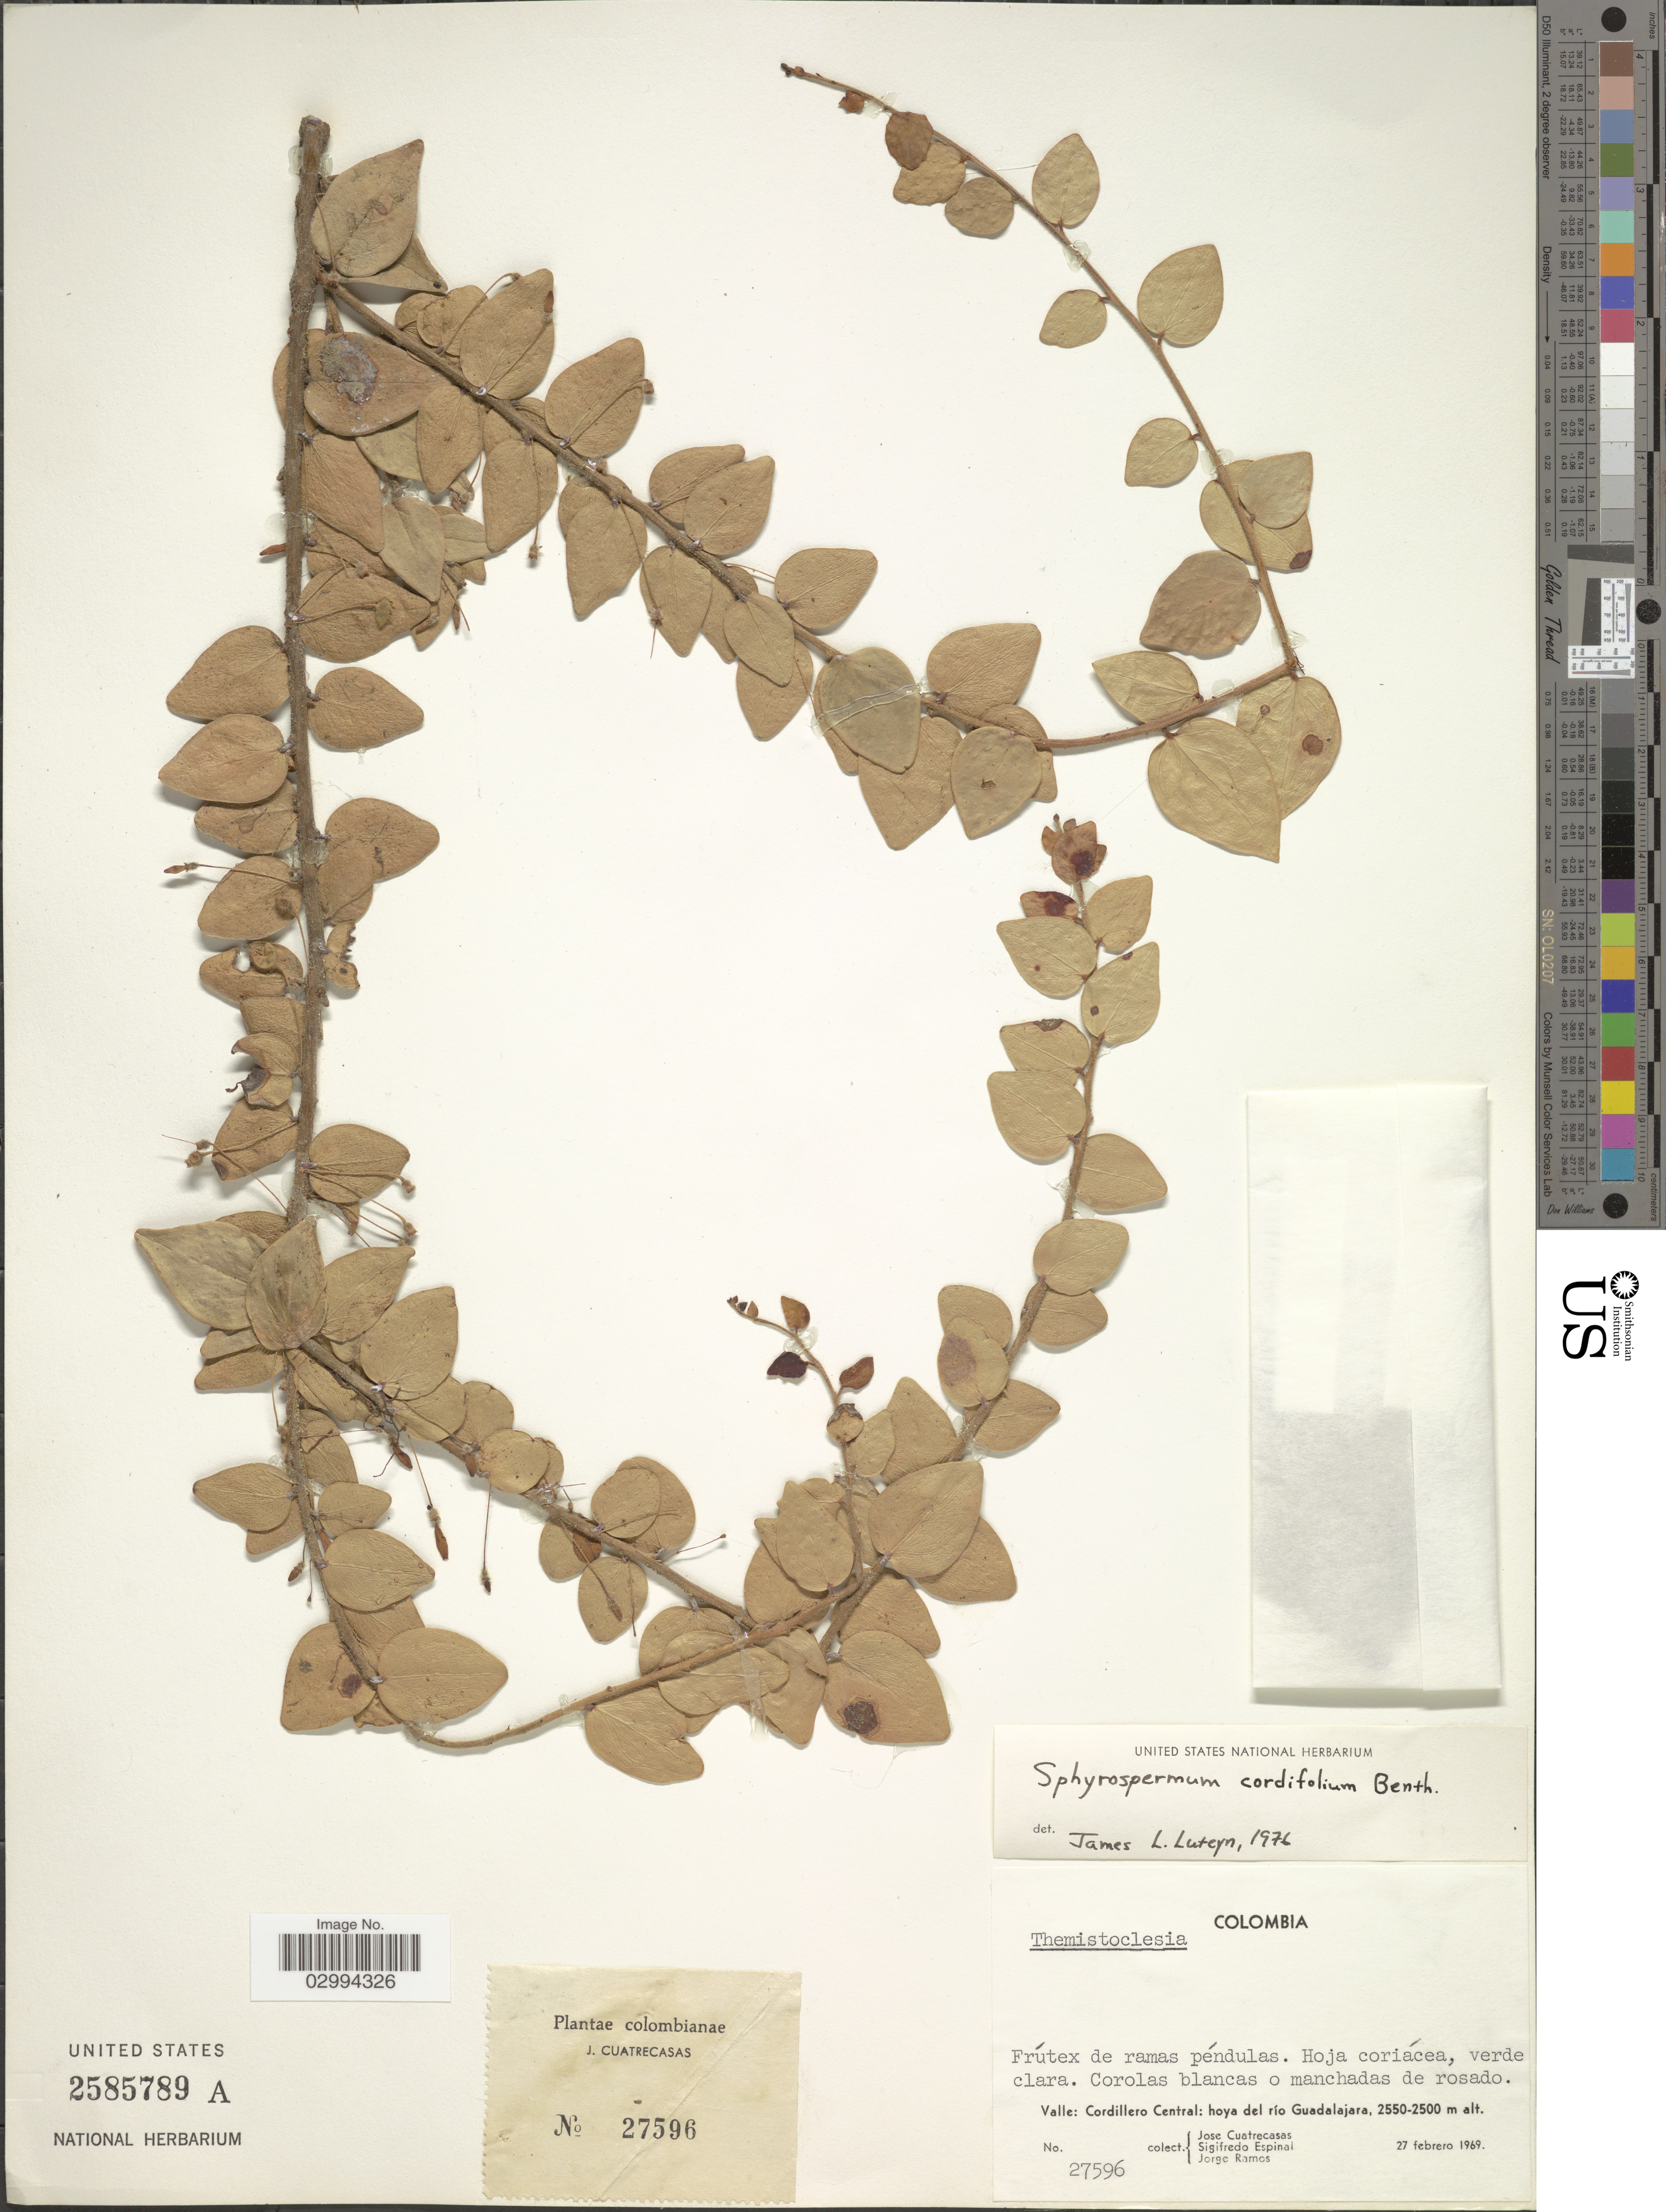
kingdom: Plantae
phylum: Tracheophyta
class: Magnoliopsida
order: Ericales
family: Ericaceae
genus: Sphyrospermum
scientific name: Sphyrospermum cordifolium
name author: Benth.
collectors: J. Cuatrecasas, S. Espinal & J. Ramos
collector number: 27596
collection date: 1969-02-27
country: Colombia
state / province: Valle del Cauca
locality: Valle: Cordillero Central: hoya del río Guadalajara.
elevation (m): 2500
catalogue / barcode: US 2585789A